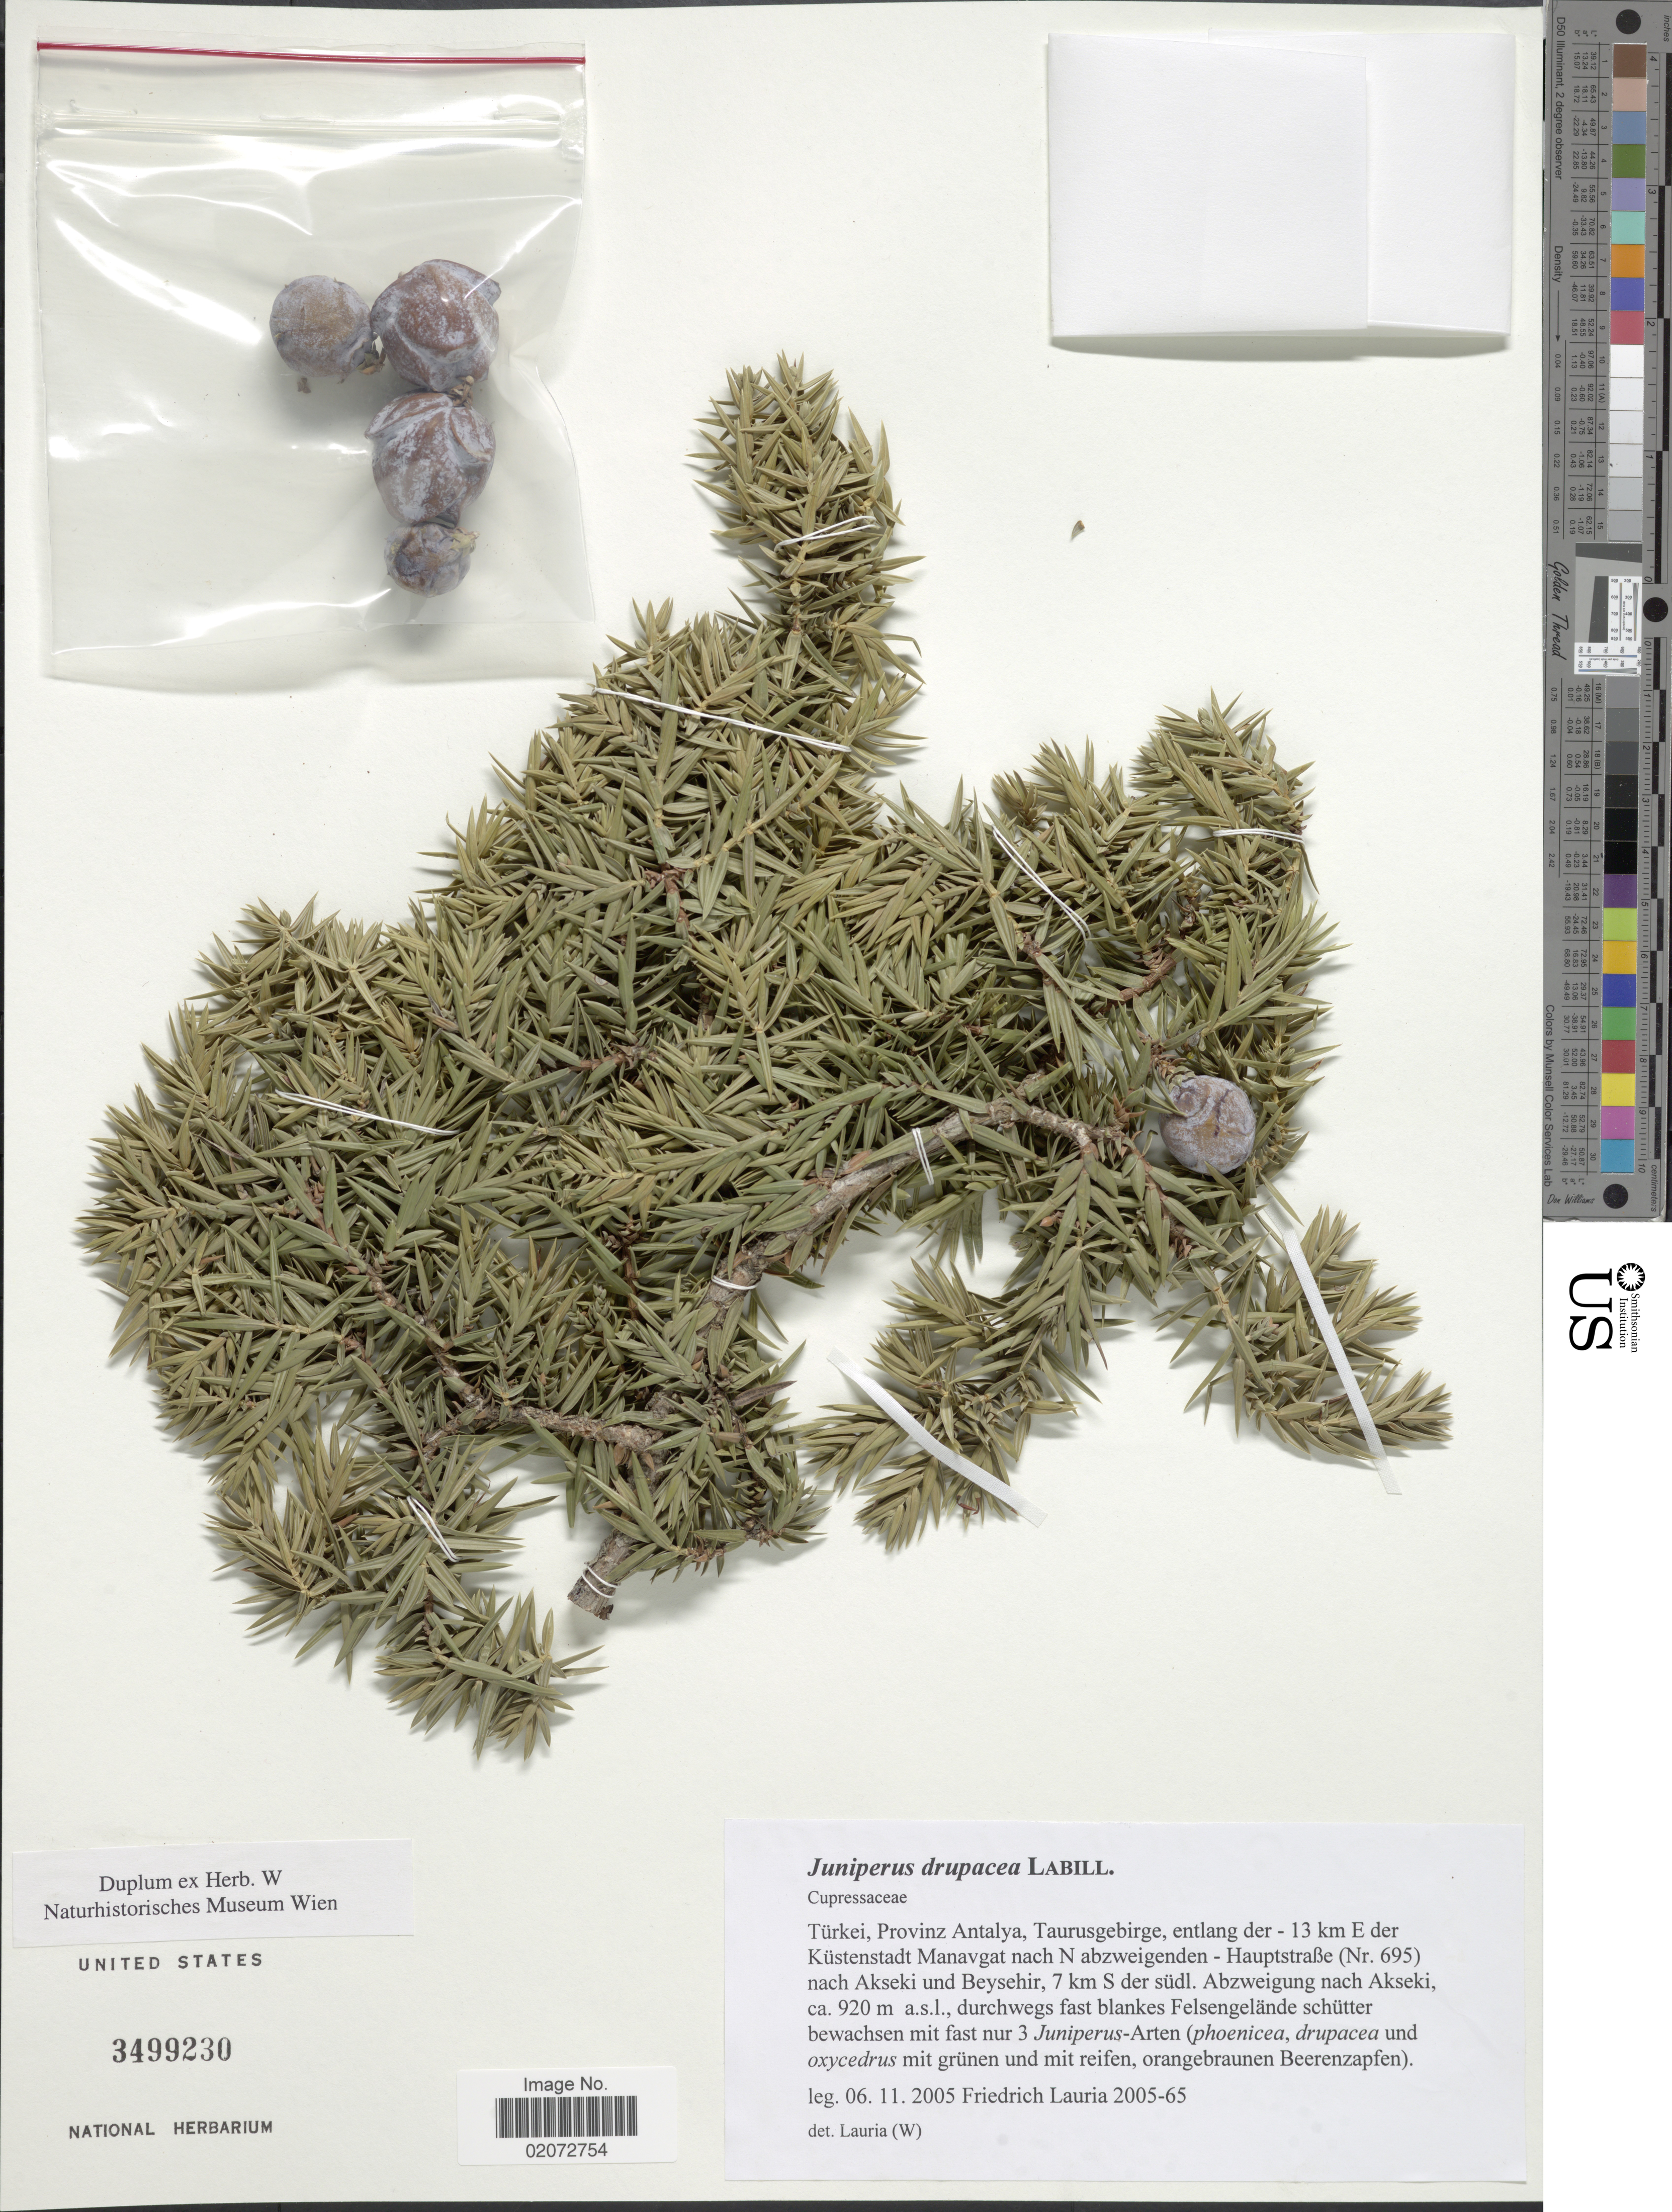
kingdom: Plantae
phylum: Tracheophyta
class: Pinopsida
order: Pinales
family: Cupressaceae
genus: Juniperus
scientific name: Juniperus drupacea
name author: Labill.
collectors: F. Lauria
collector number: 2005-65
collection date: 2005-11-06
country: Turkey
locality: Turkei, Provinz Antalya, Taurusgebirge: entlang der (13 km E der Kustenstadt Manavgat nach N abzweigenden) Haupstrabe (Nr. 695) nach Akseki und Beysehir, 7 km N der Sudlichen Abzweigung nach Akseki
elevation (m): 920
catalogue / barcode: US 3499230